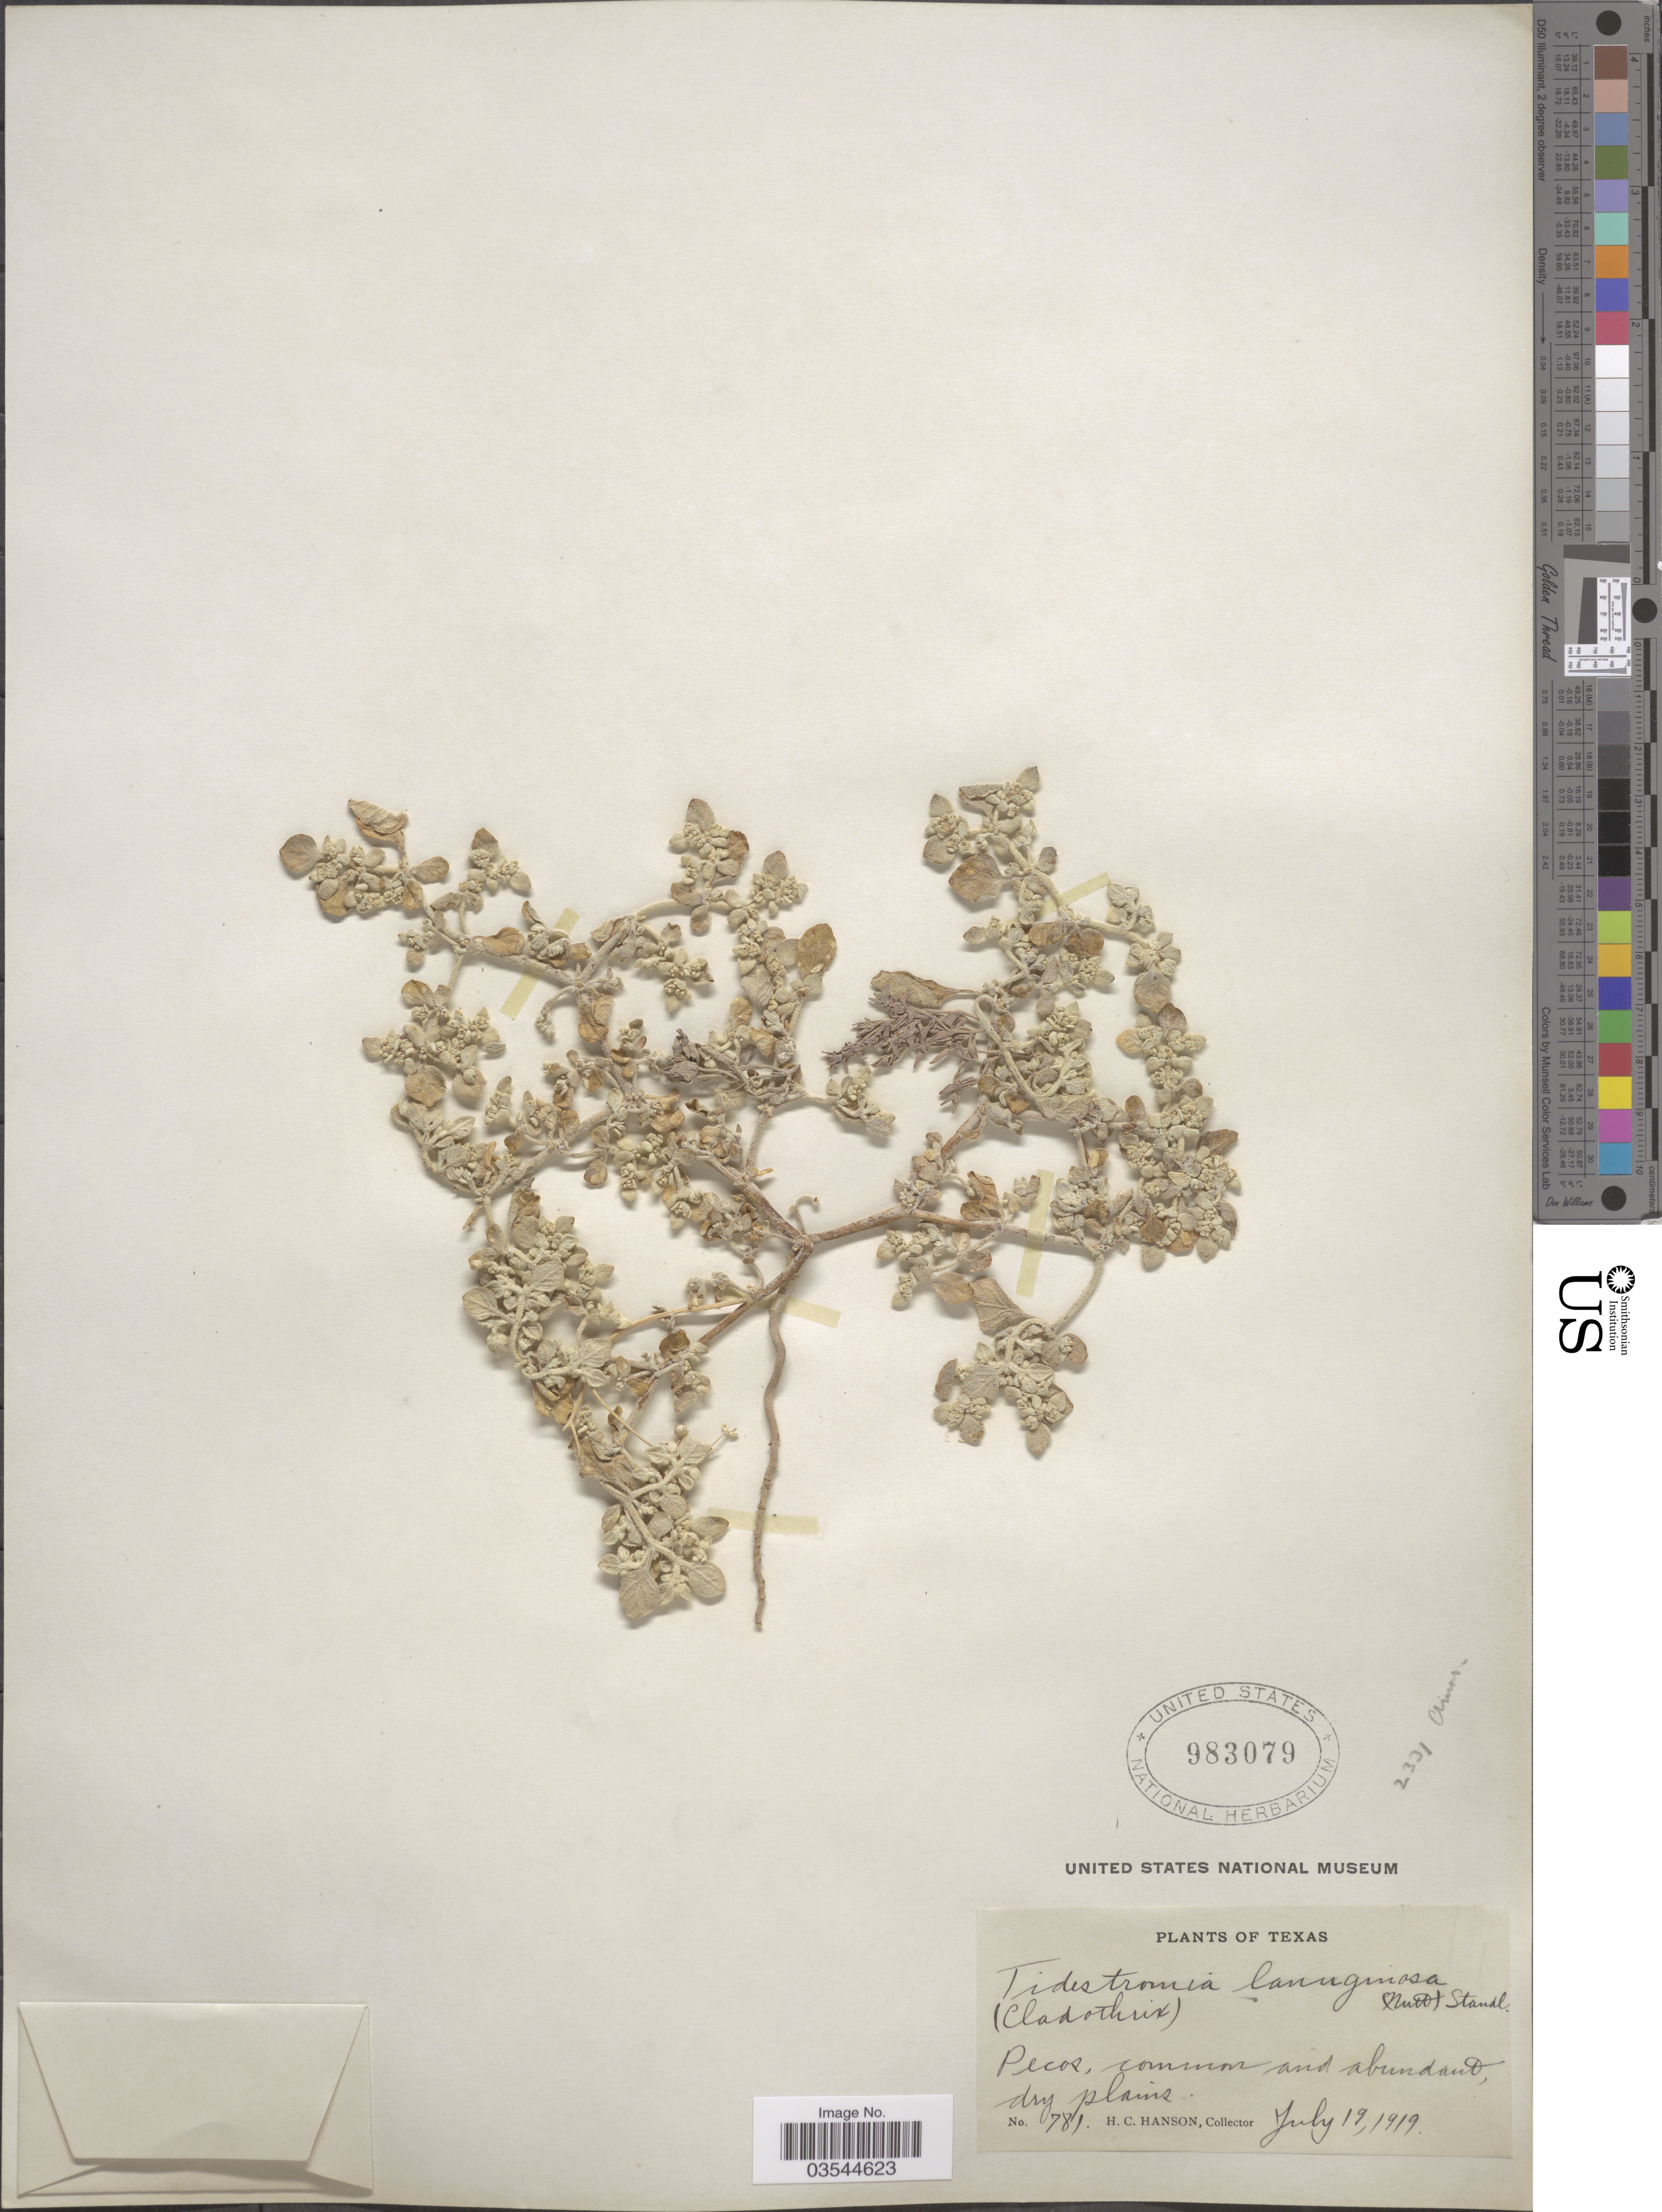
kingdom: Plantae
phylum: Tracheophyta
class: Magnoliopsida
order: Caryophyllales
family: Amaranthaceae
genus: Tidestromia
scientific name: Tidestromia lanuginosa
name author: (Nutt.) Standl.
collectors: H. Hanson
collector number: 781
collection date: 1919-07-19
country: United States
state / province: Texas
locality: Pecos, common and abundant, dry plains.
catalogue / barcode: US 983079